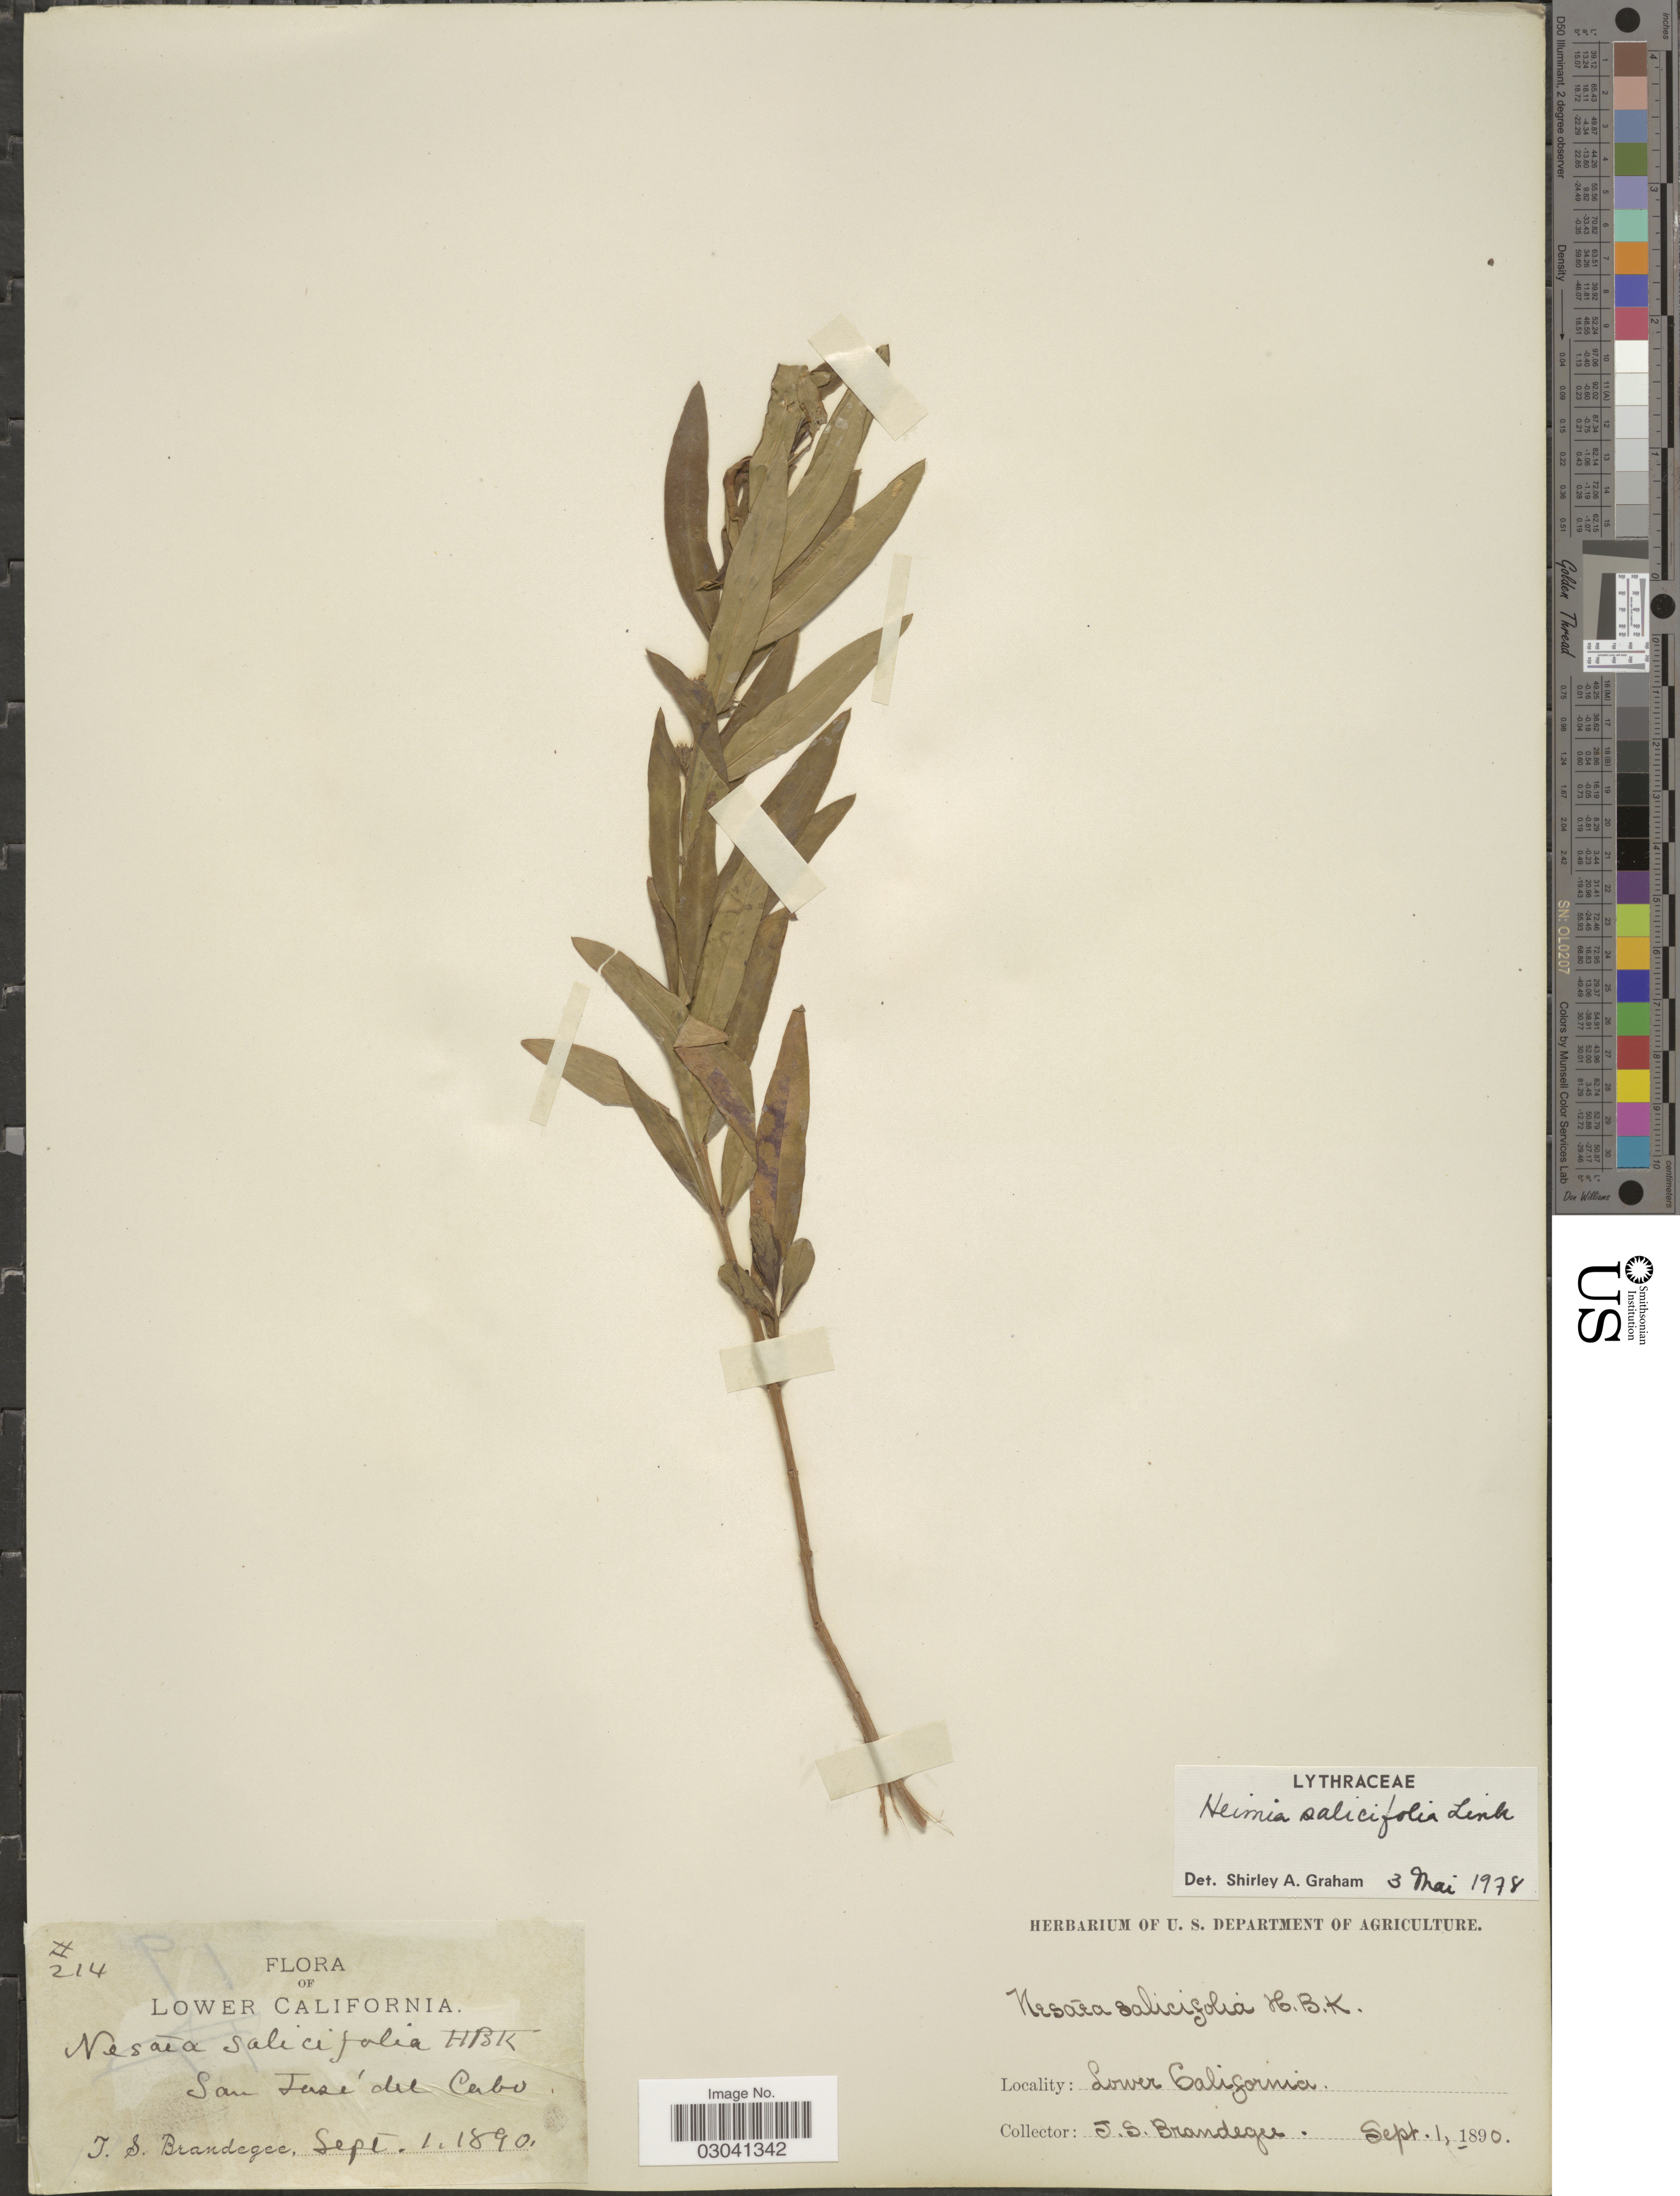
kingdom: Plantae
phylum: Tracheophyta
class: Magnoliopsida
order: Myrtales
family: Lythraceae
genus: Heimia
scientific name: Heimia salicifolia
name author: Link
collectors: T. S. Brandegee (herbarium)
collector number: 214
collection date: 1890-09-01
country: Mexico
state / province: Baja California Sur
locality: Lower California, San Jose's del Cabo.